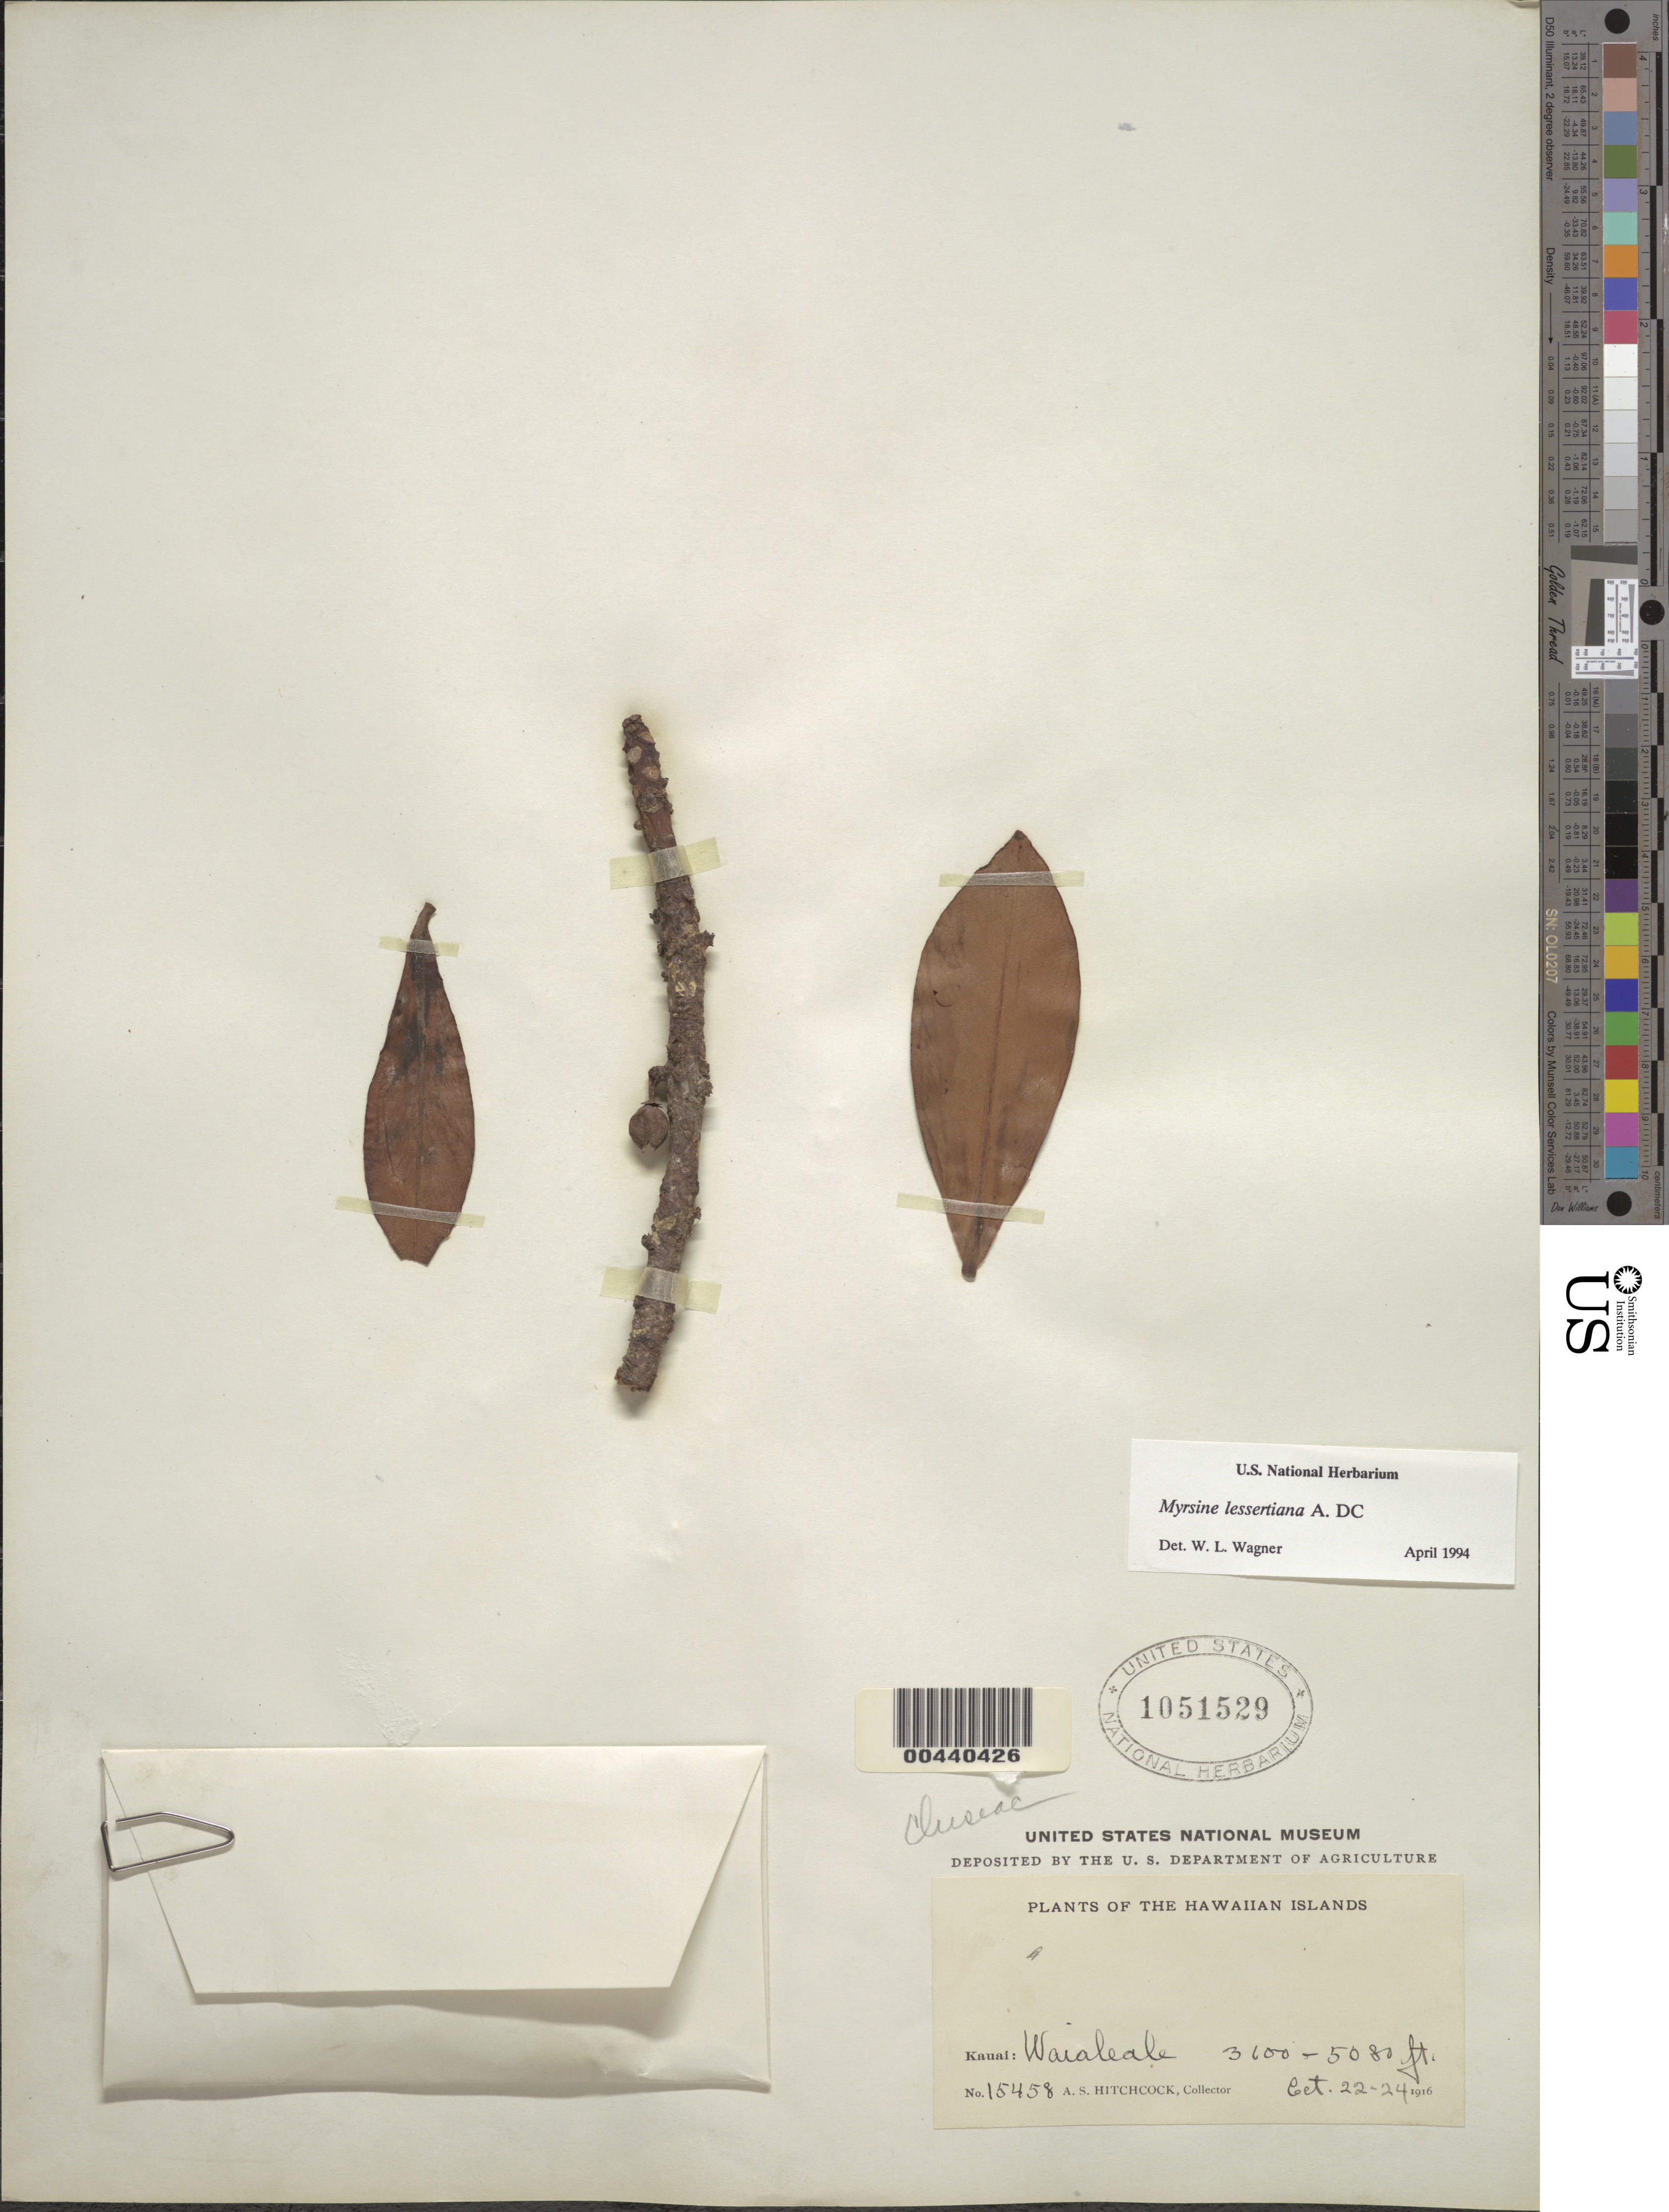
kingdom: Plantae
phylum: Tracheophyta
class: Magnoliopsida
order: Ericales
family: Primulaceae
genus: Myrsine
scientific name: Myrsine lessertiana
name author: A. DC.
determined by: Wagner, W. L., (BOT), Smithsonian Institution - National Museum of Natural History (UNITED STATES)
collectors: A. S. Hitchcock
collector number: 15458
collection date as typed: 22 Oct 1916 to 24 Oct 1916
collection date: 1916-10-22/1916-10-24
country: United States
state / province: Hawaii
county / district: Kauai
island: Kaua'i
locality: Waialeale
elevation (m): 1097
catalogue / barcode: US 1051529